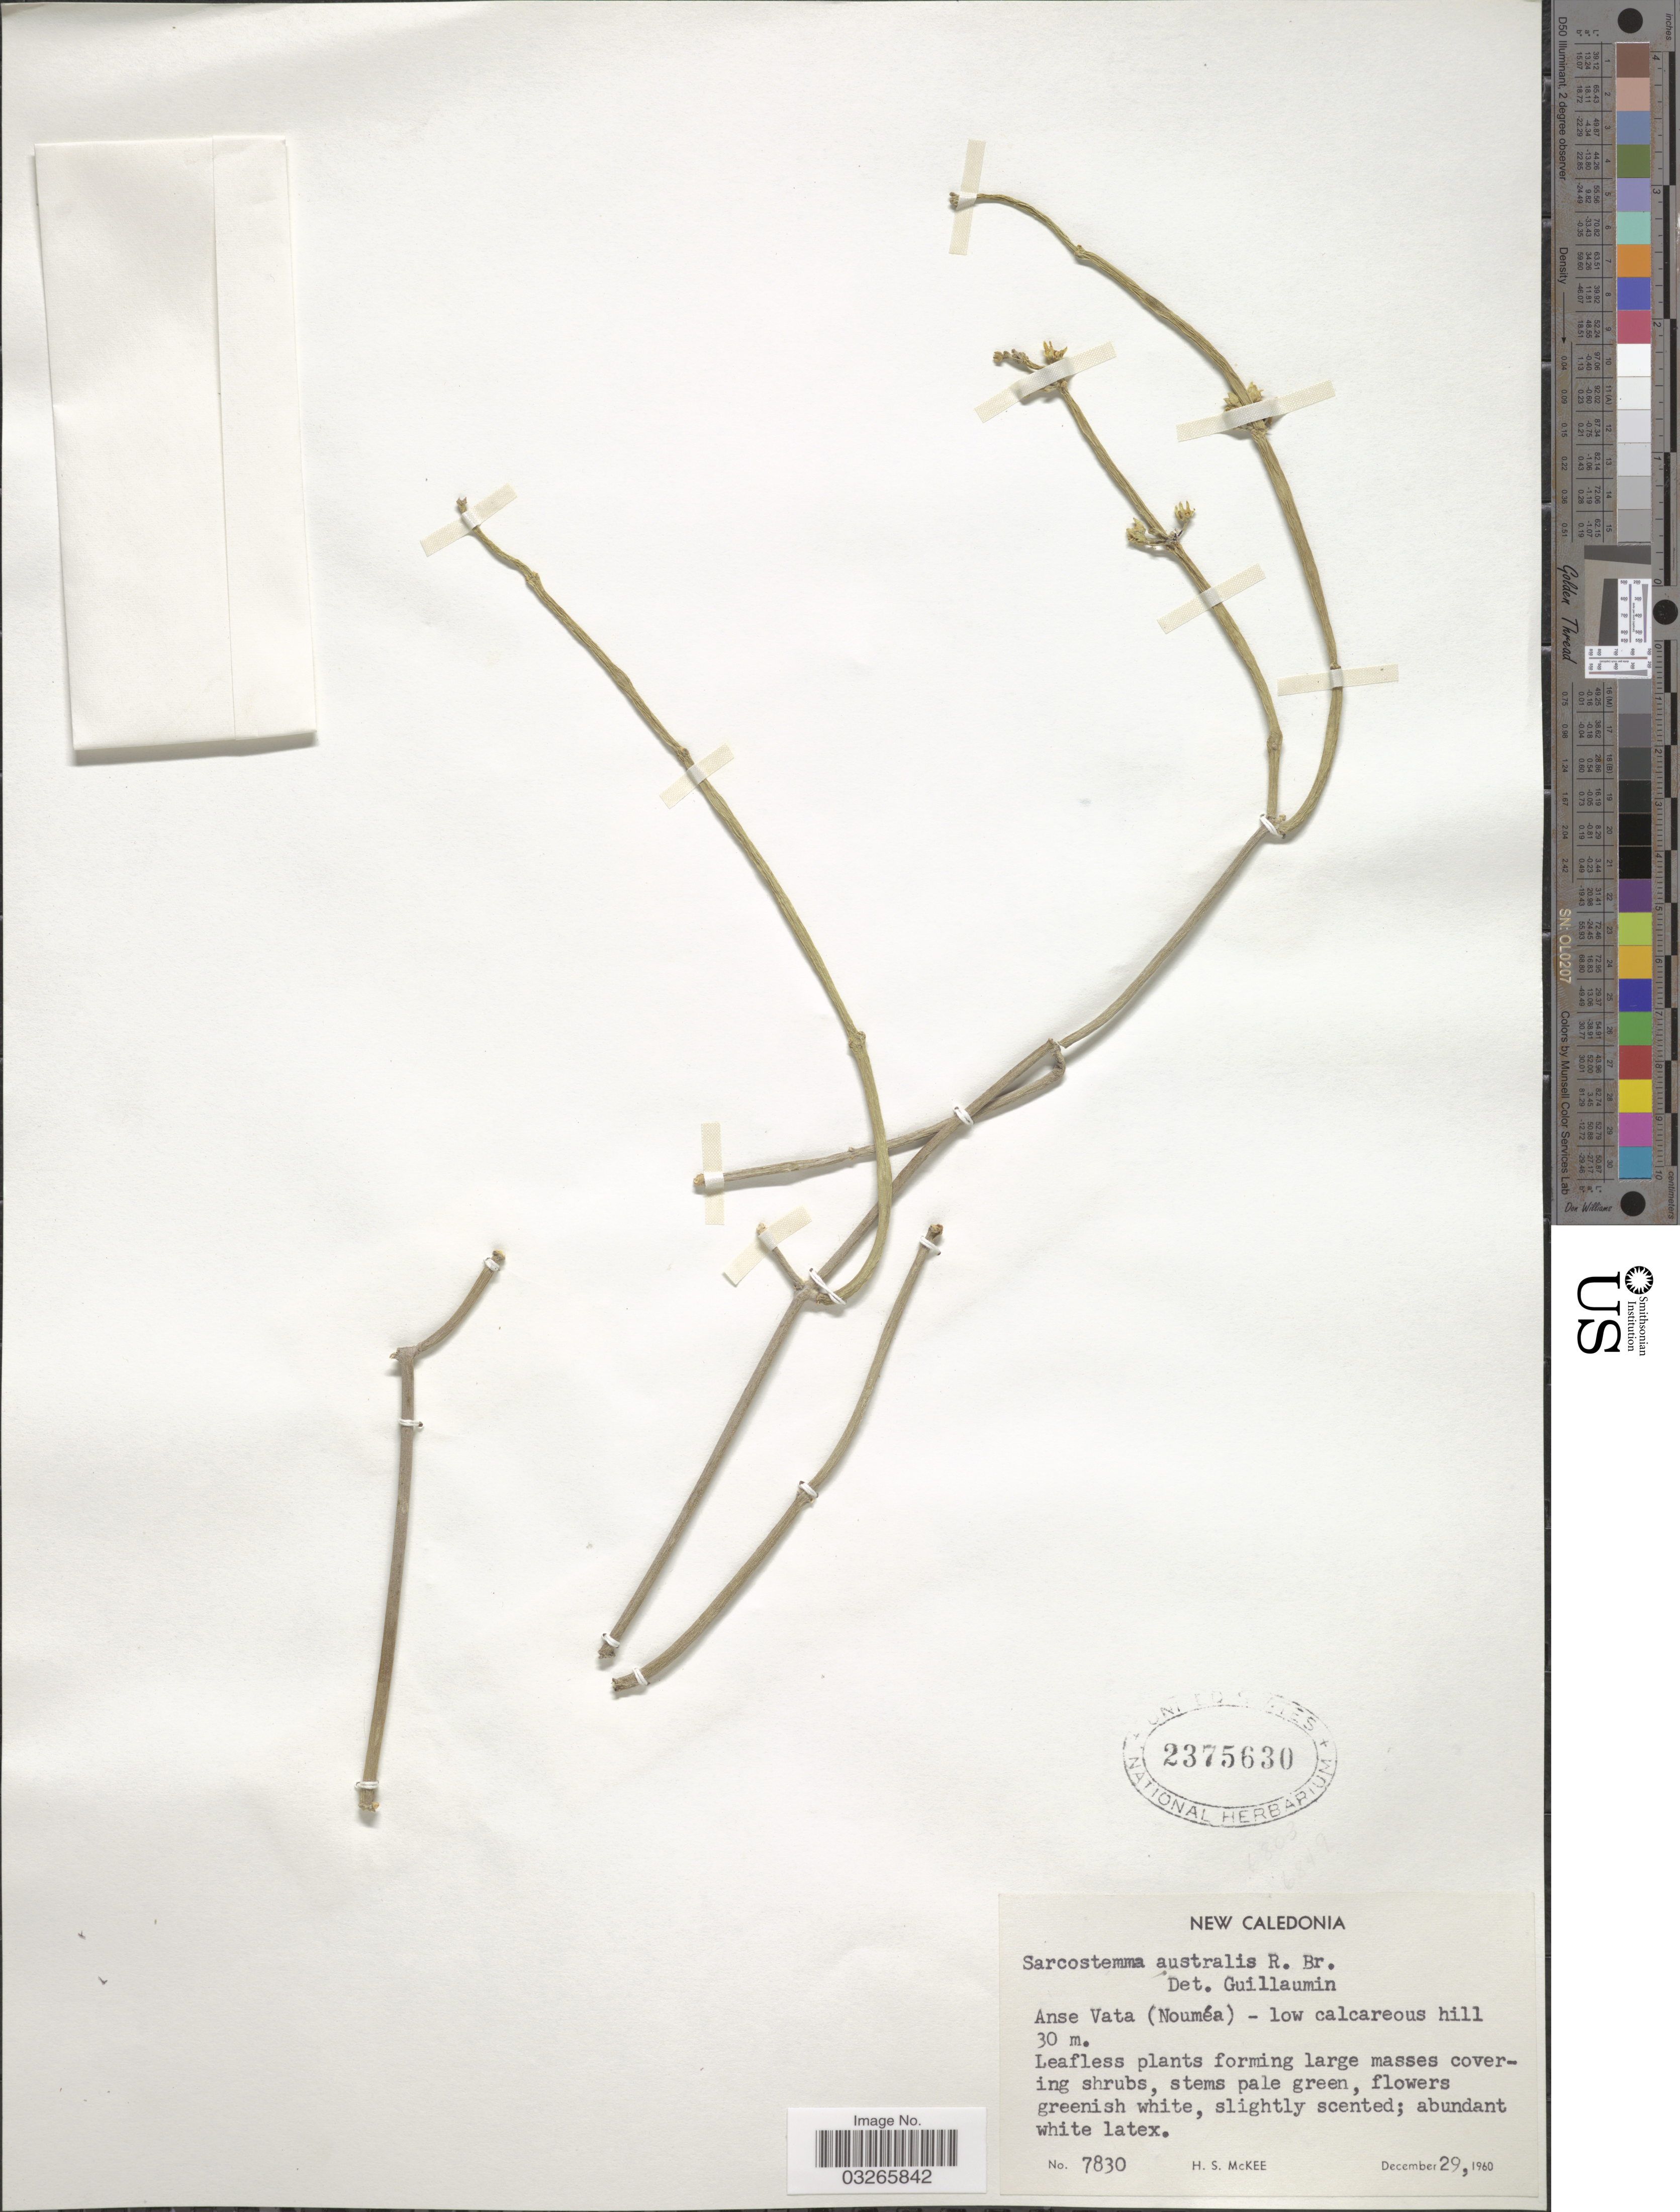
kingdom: Plantae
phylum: Tracheophyta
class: Magnoliopsida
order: Gentianales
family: Apocynaceae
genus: Sarcostemma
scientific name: Sarcostemma australe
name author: R. Br.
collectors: H. S. McKee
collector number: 7830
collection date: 1960-12-29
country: New Caledonia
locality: Anse Vata (Nouméa).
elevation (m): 30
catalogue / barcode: US 2375630